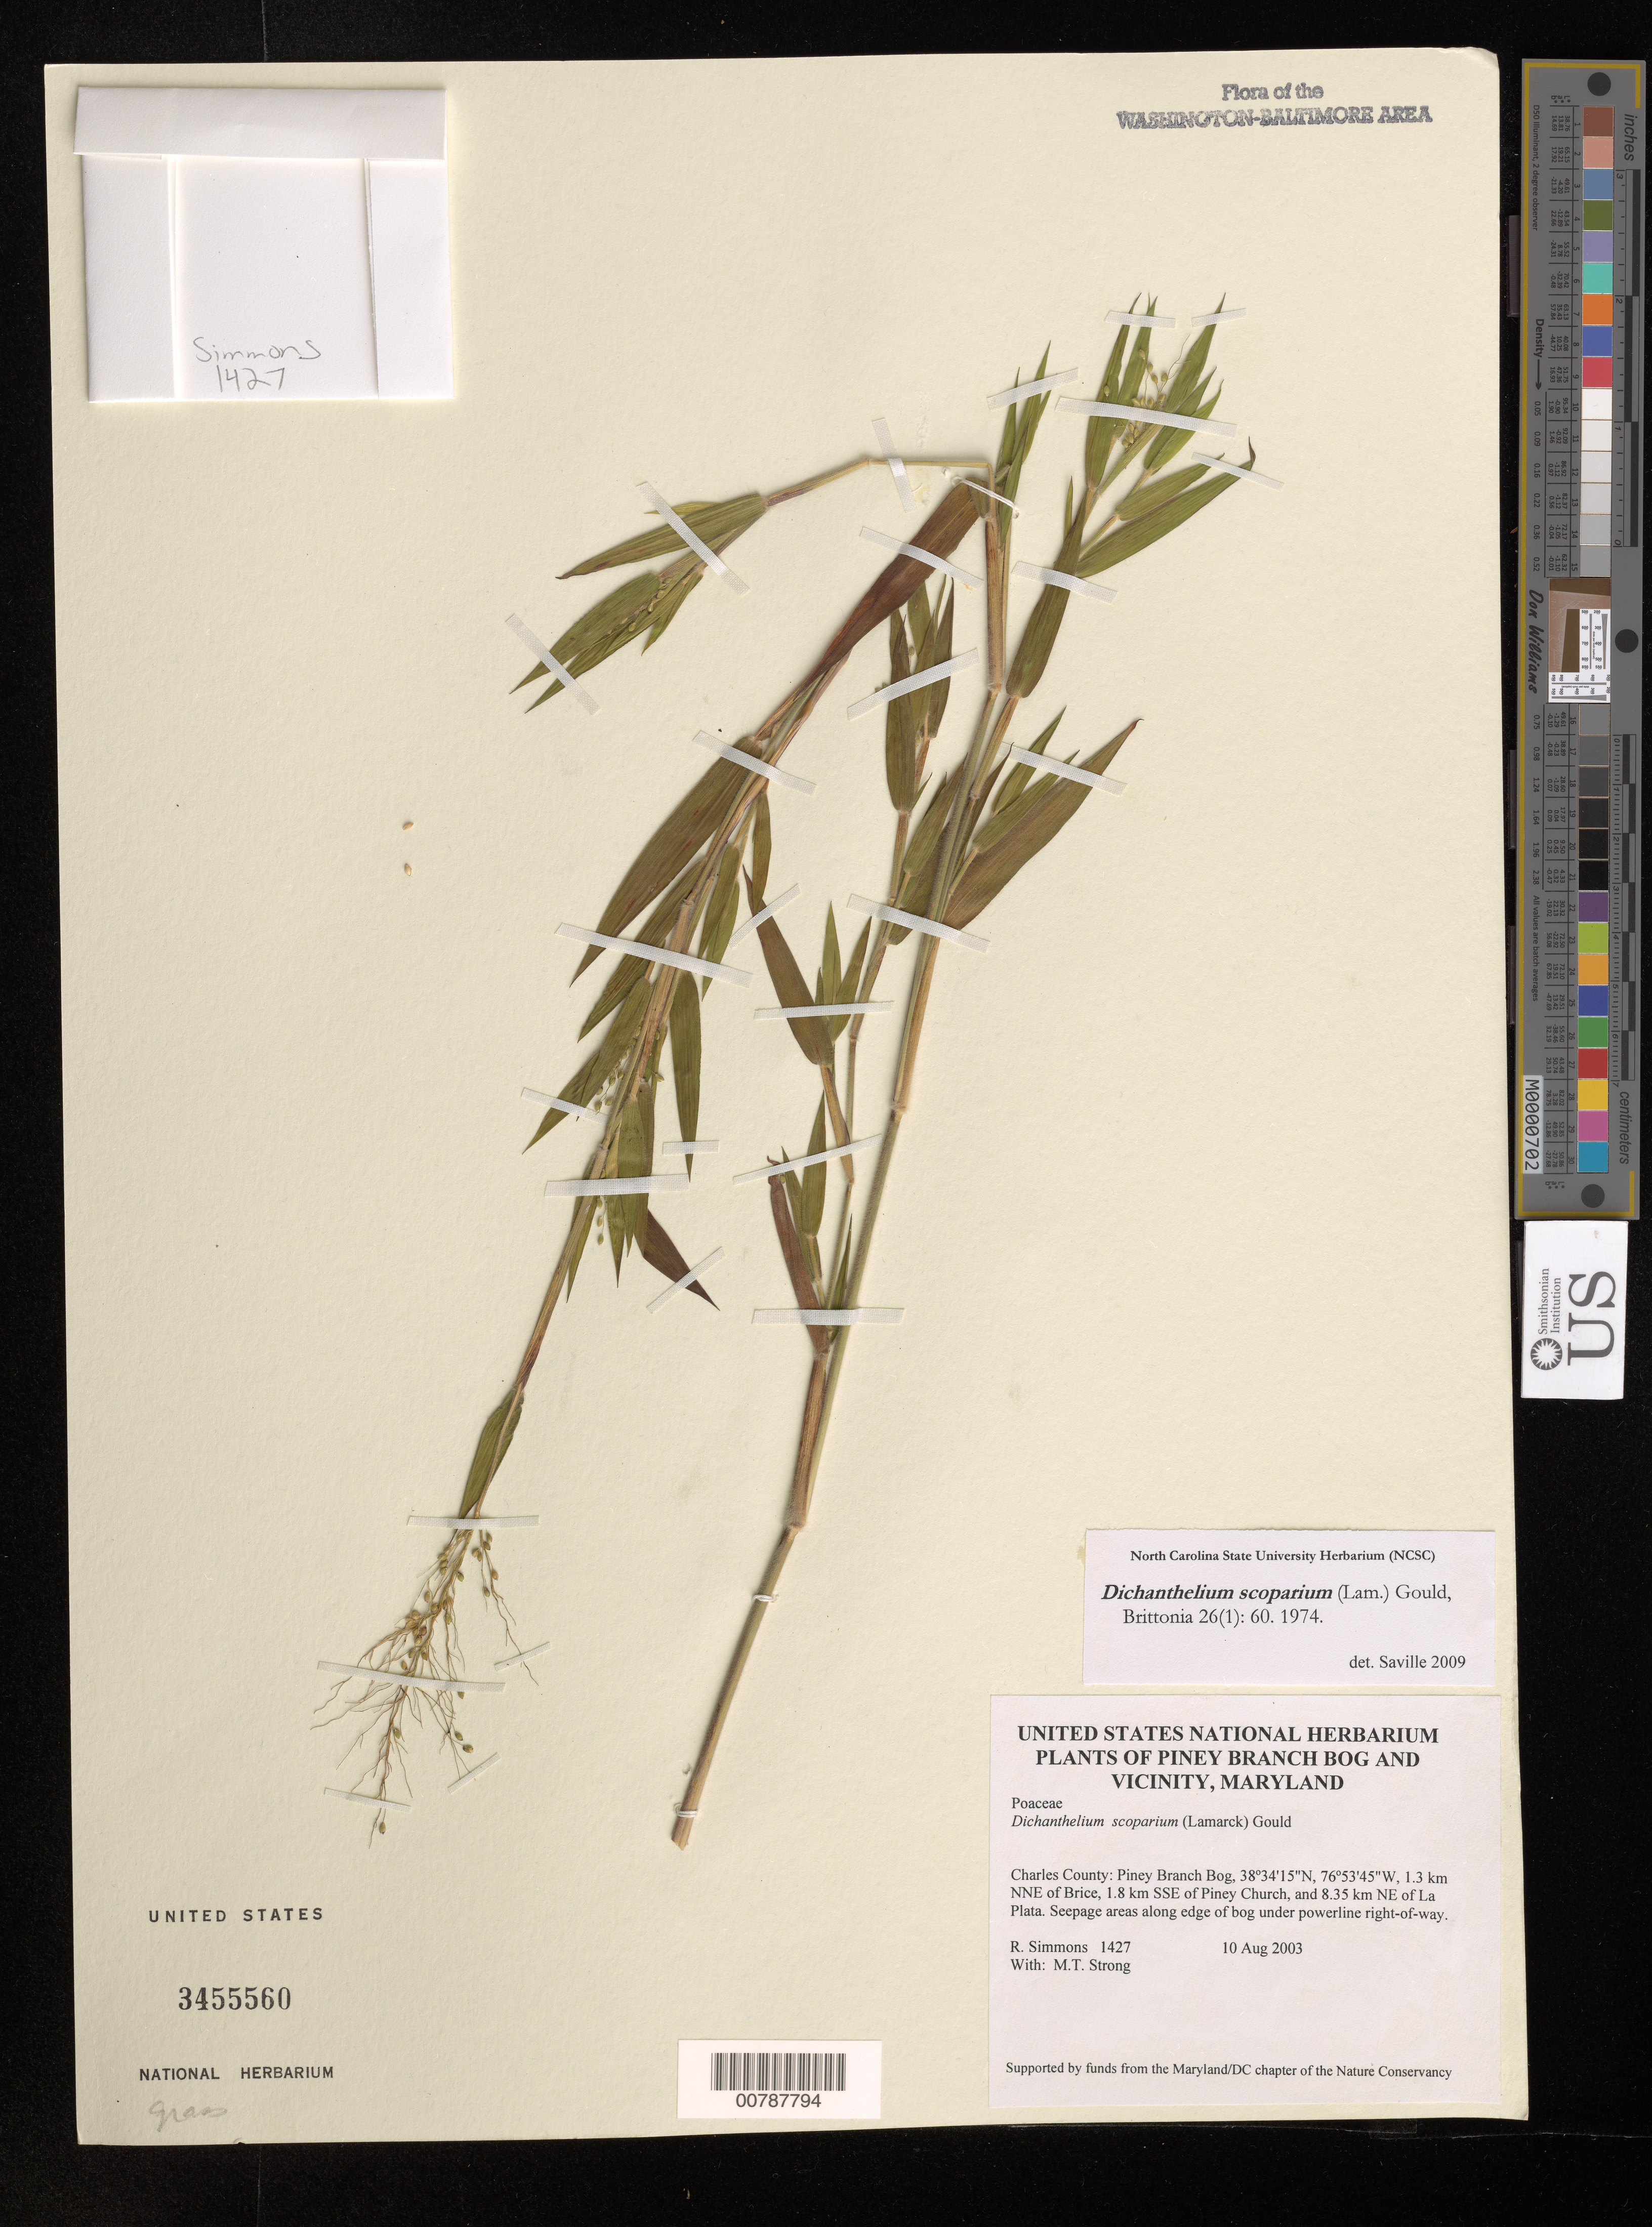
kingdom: Plantae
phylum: Tracheophyta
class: Liliopsida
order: Poales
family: Poaceae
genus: Dichanthelium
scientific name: Dichanthelium scoparium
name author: (Lam.) Gould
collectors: R. H. Simmons & M. T. Strong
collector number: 1427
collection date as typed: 10 August 2003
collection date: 2003-08-10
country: United States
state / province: Maryland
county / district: Charles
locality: Piney Branch Bog, 1.3 km NNE of Brice, 1.8 km SSE of Piney Church, and 8.35 km NE of La Plata.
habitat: Seepage areas along edge of bog under powerline right-of-way.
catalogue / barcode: US 3455560